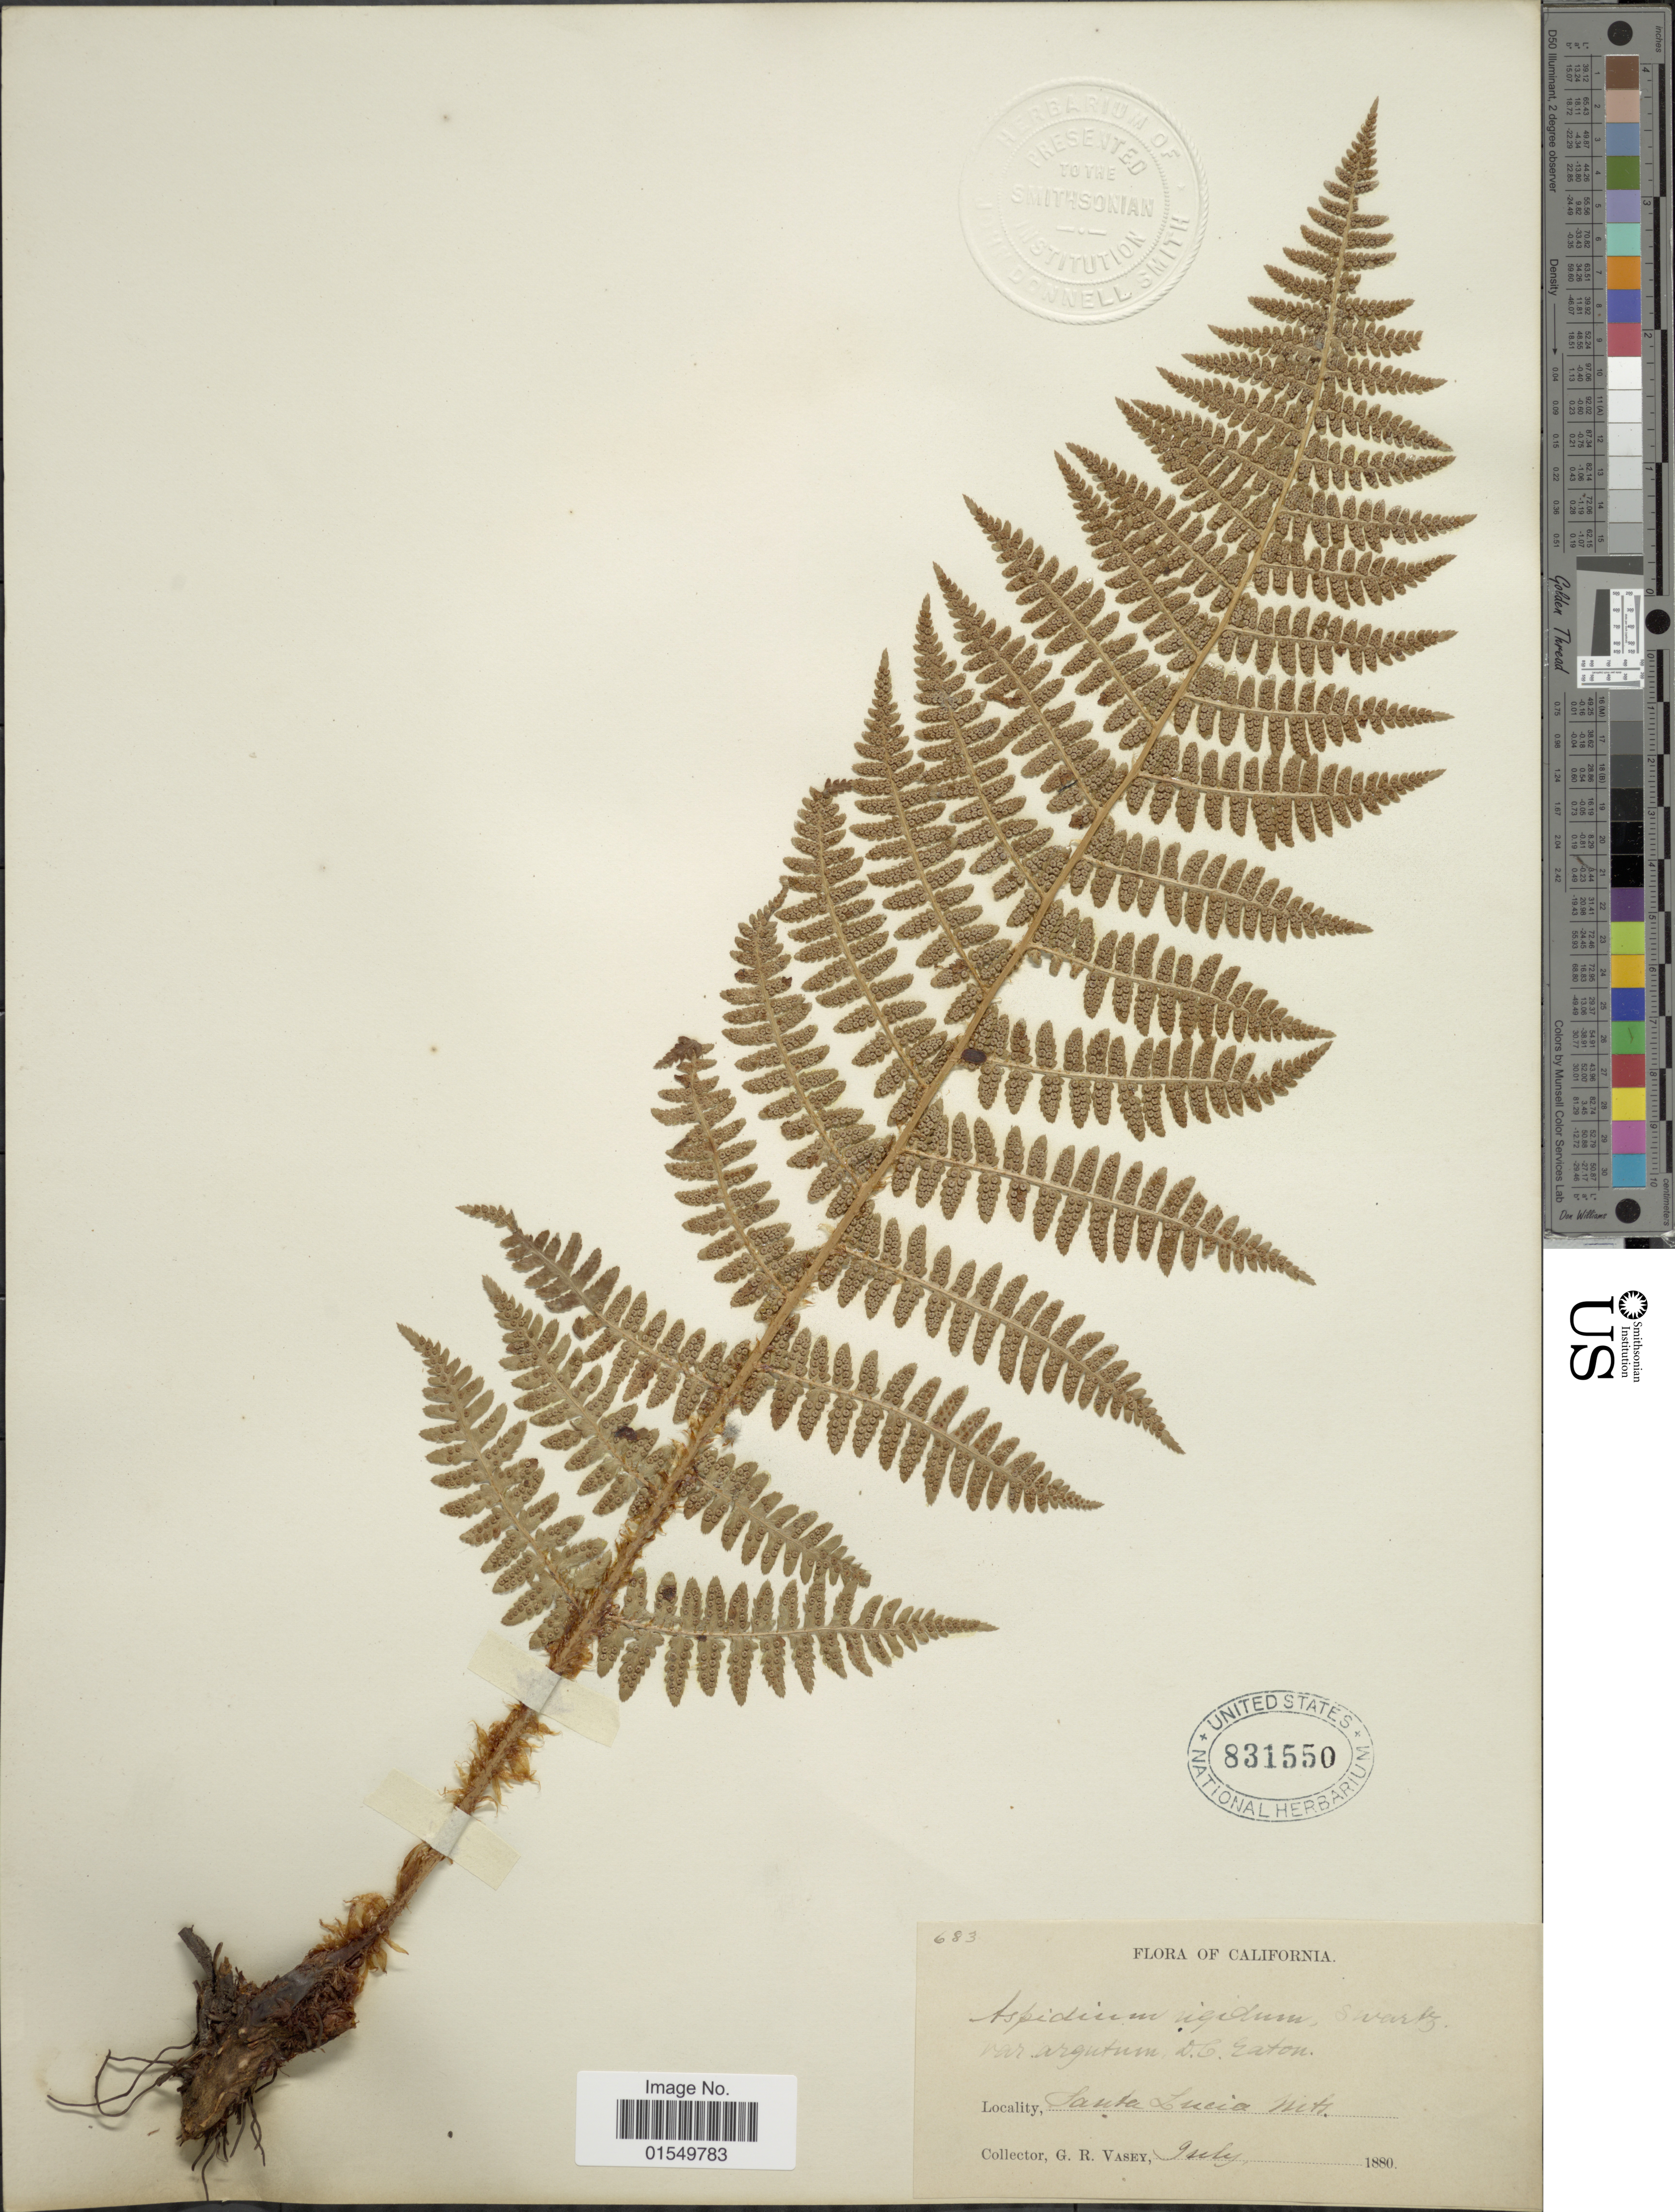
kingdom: Plantae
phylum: Tracheophyta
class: Polypodiopsida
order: Polypodiales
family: Dryopteridaceae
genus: Dryopteris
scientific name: Dryopteris arguta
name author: (Kaulf.) Maxon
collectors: G. R. Vasey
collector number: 683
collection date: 1880-07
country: United States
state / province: California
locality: Santa Lucia Mts.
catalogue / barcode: US 831550